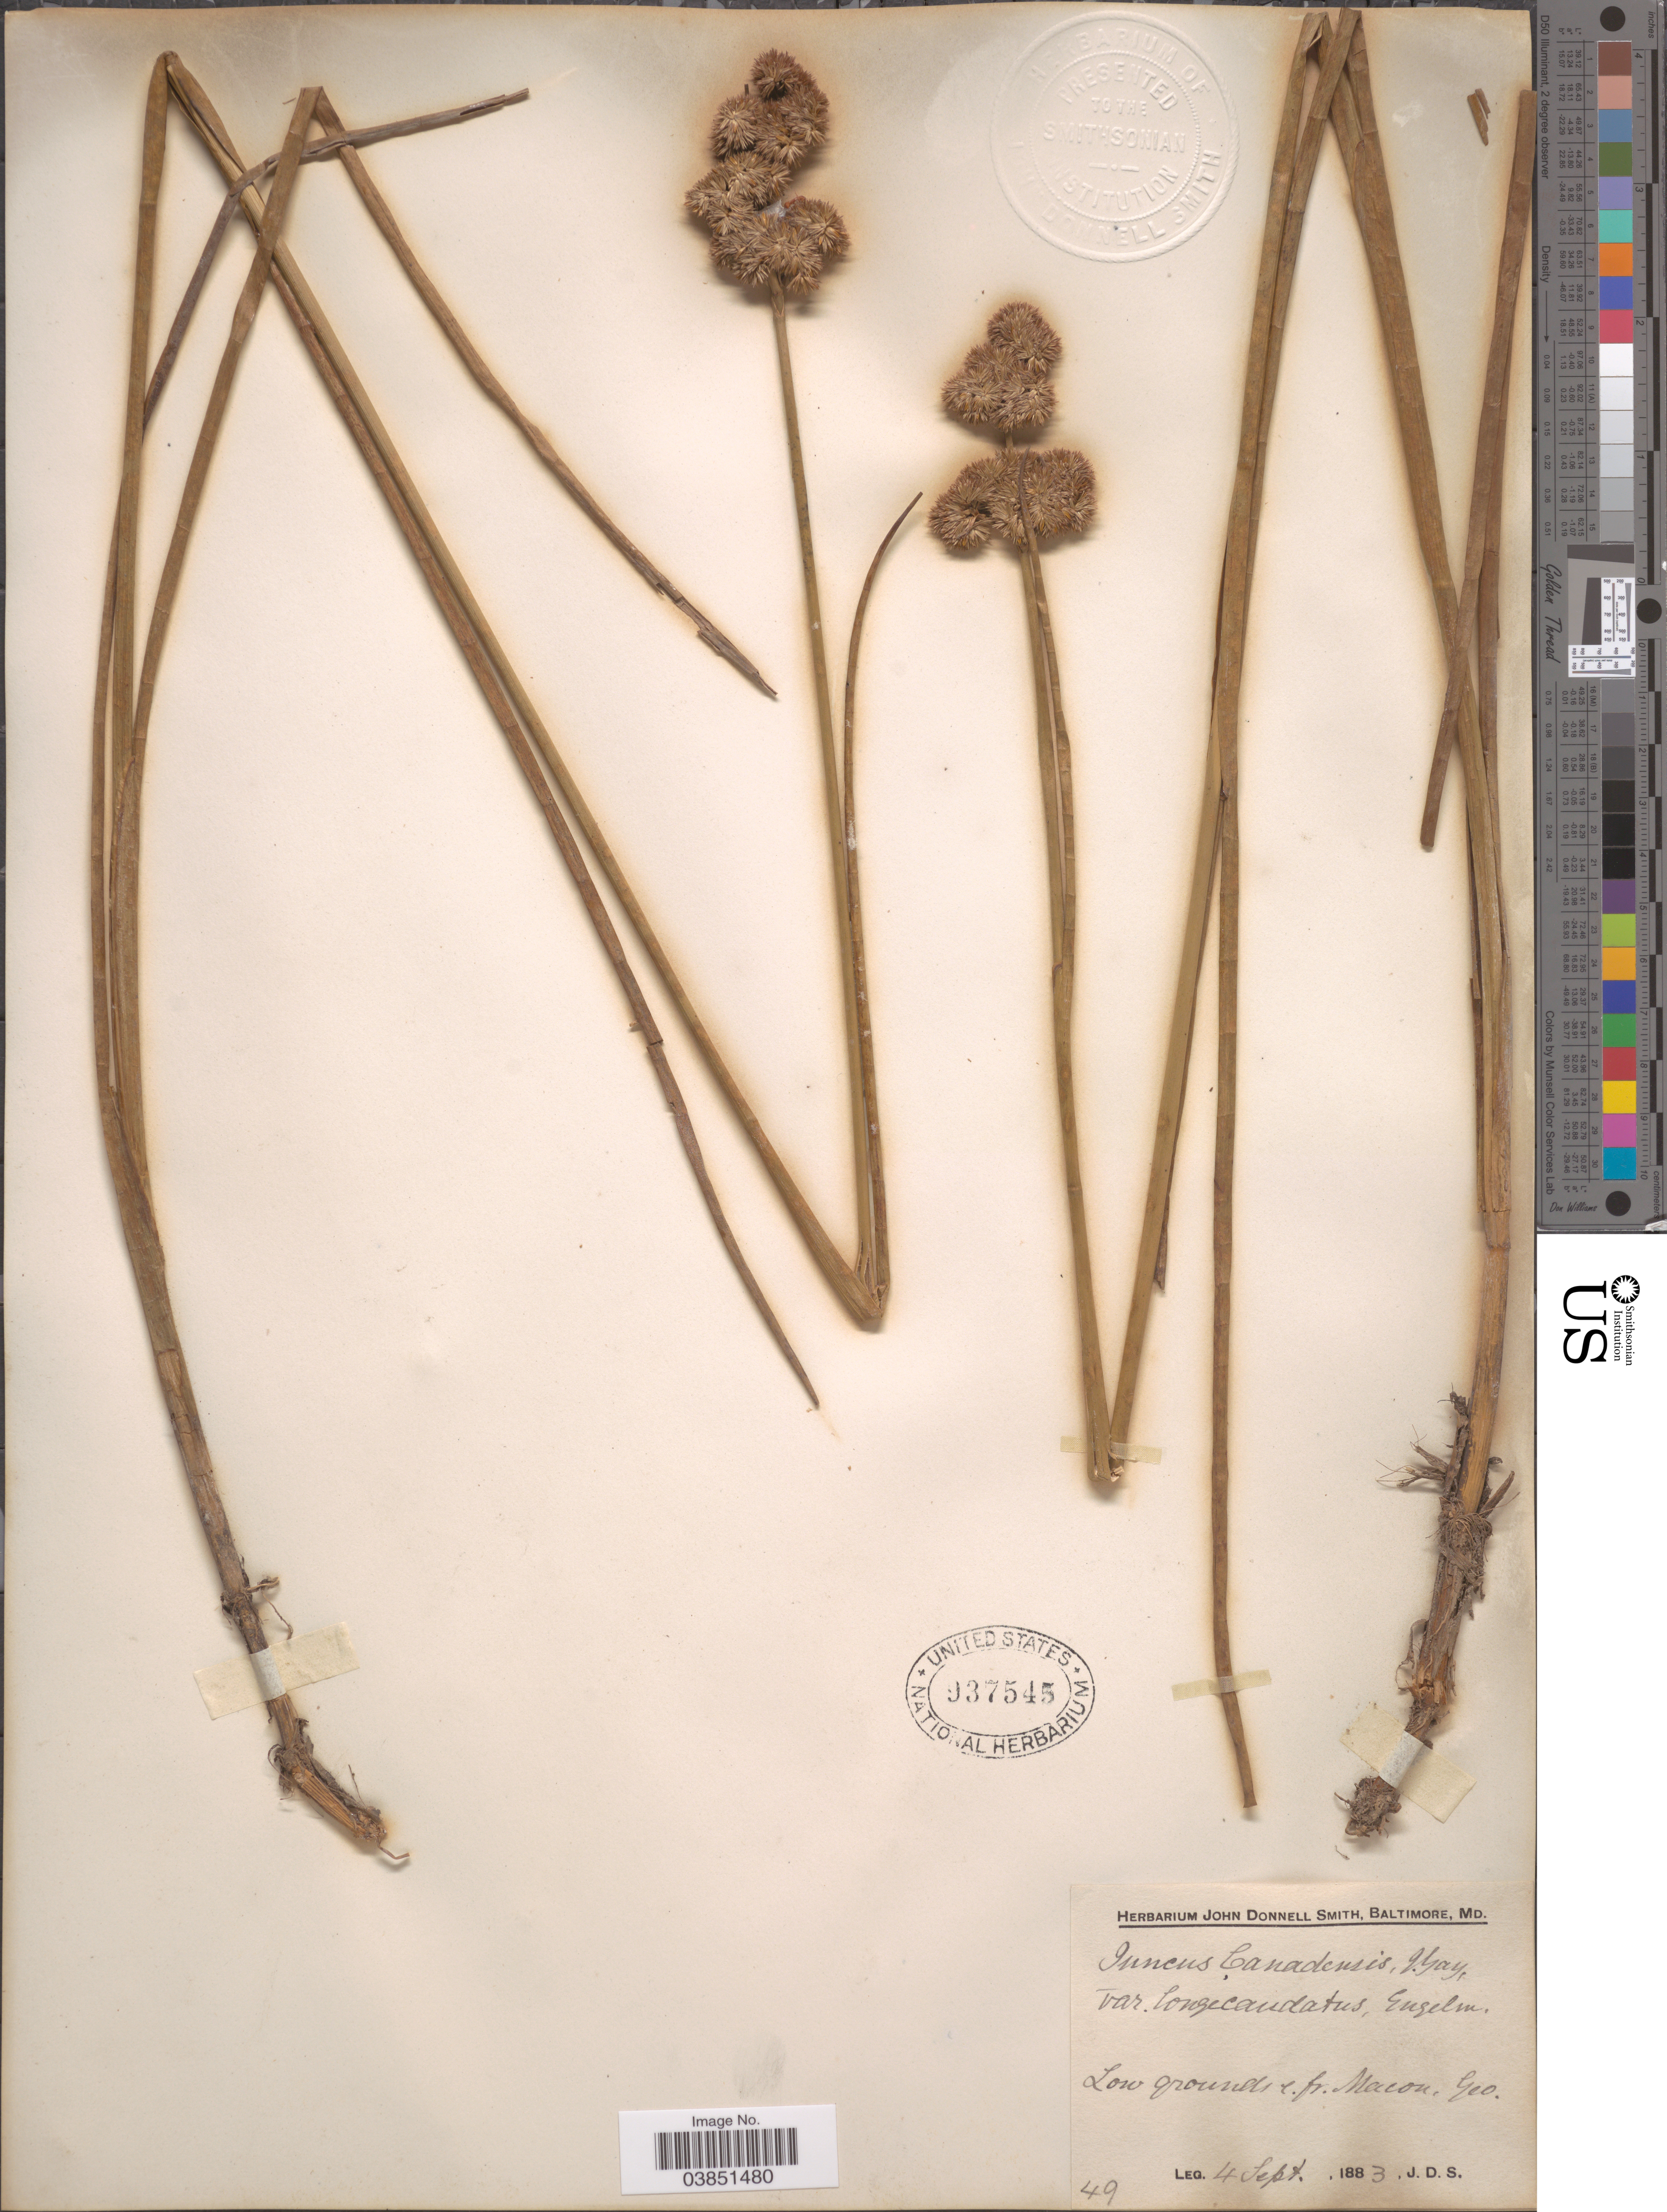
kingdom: Plantae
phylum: Tracheophyta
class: Liliopsida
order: Poales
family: Juncaceae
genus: Juncus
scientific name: Juncus canadensis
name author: J. Gay ex Laharpe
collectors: J. Donnell Smith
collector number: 49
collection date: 1883-09-04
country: United States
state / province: Georgia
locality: E. fr. Macon.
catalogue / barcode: US 937545